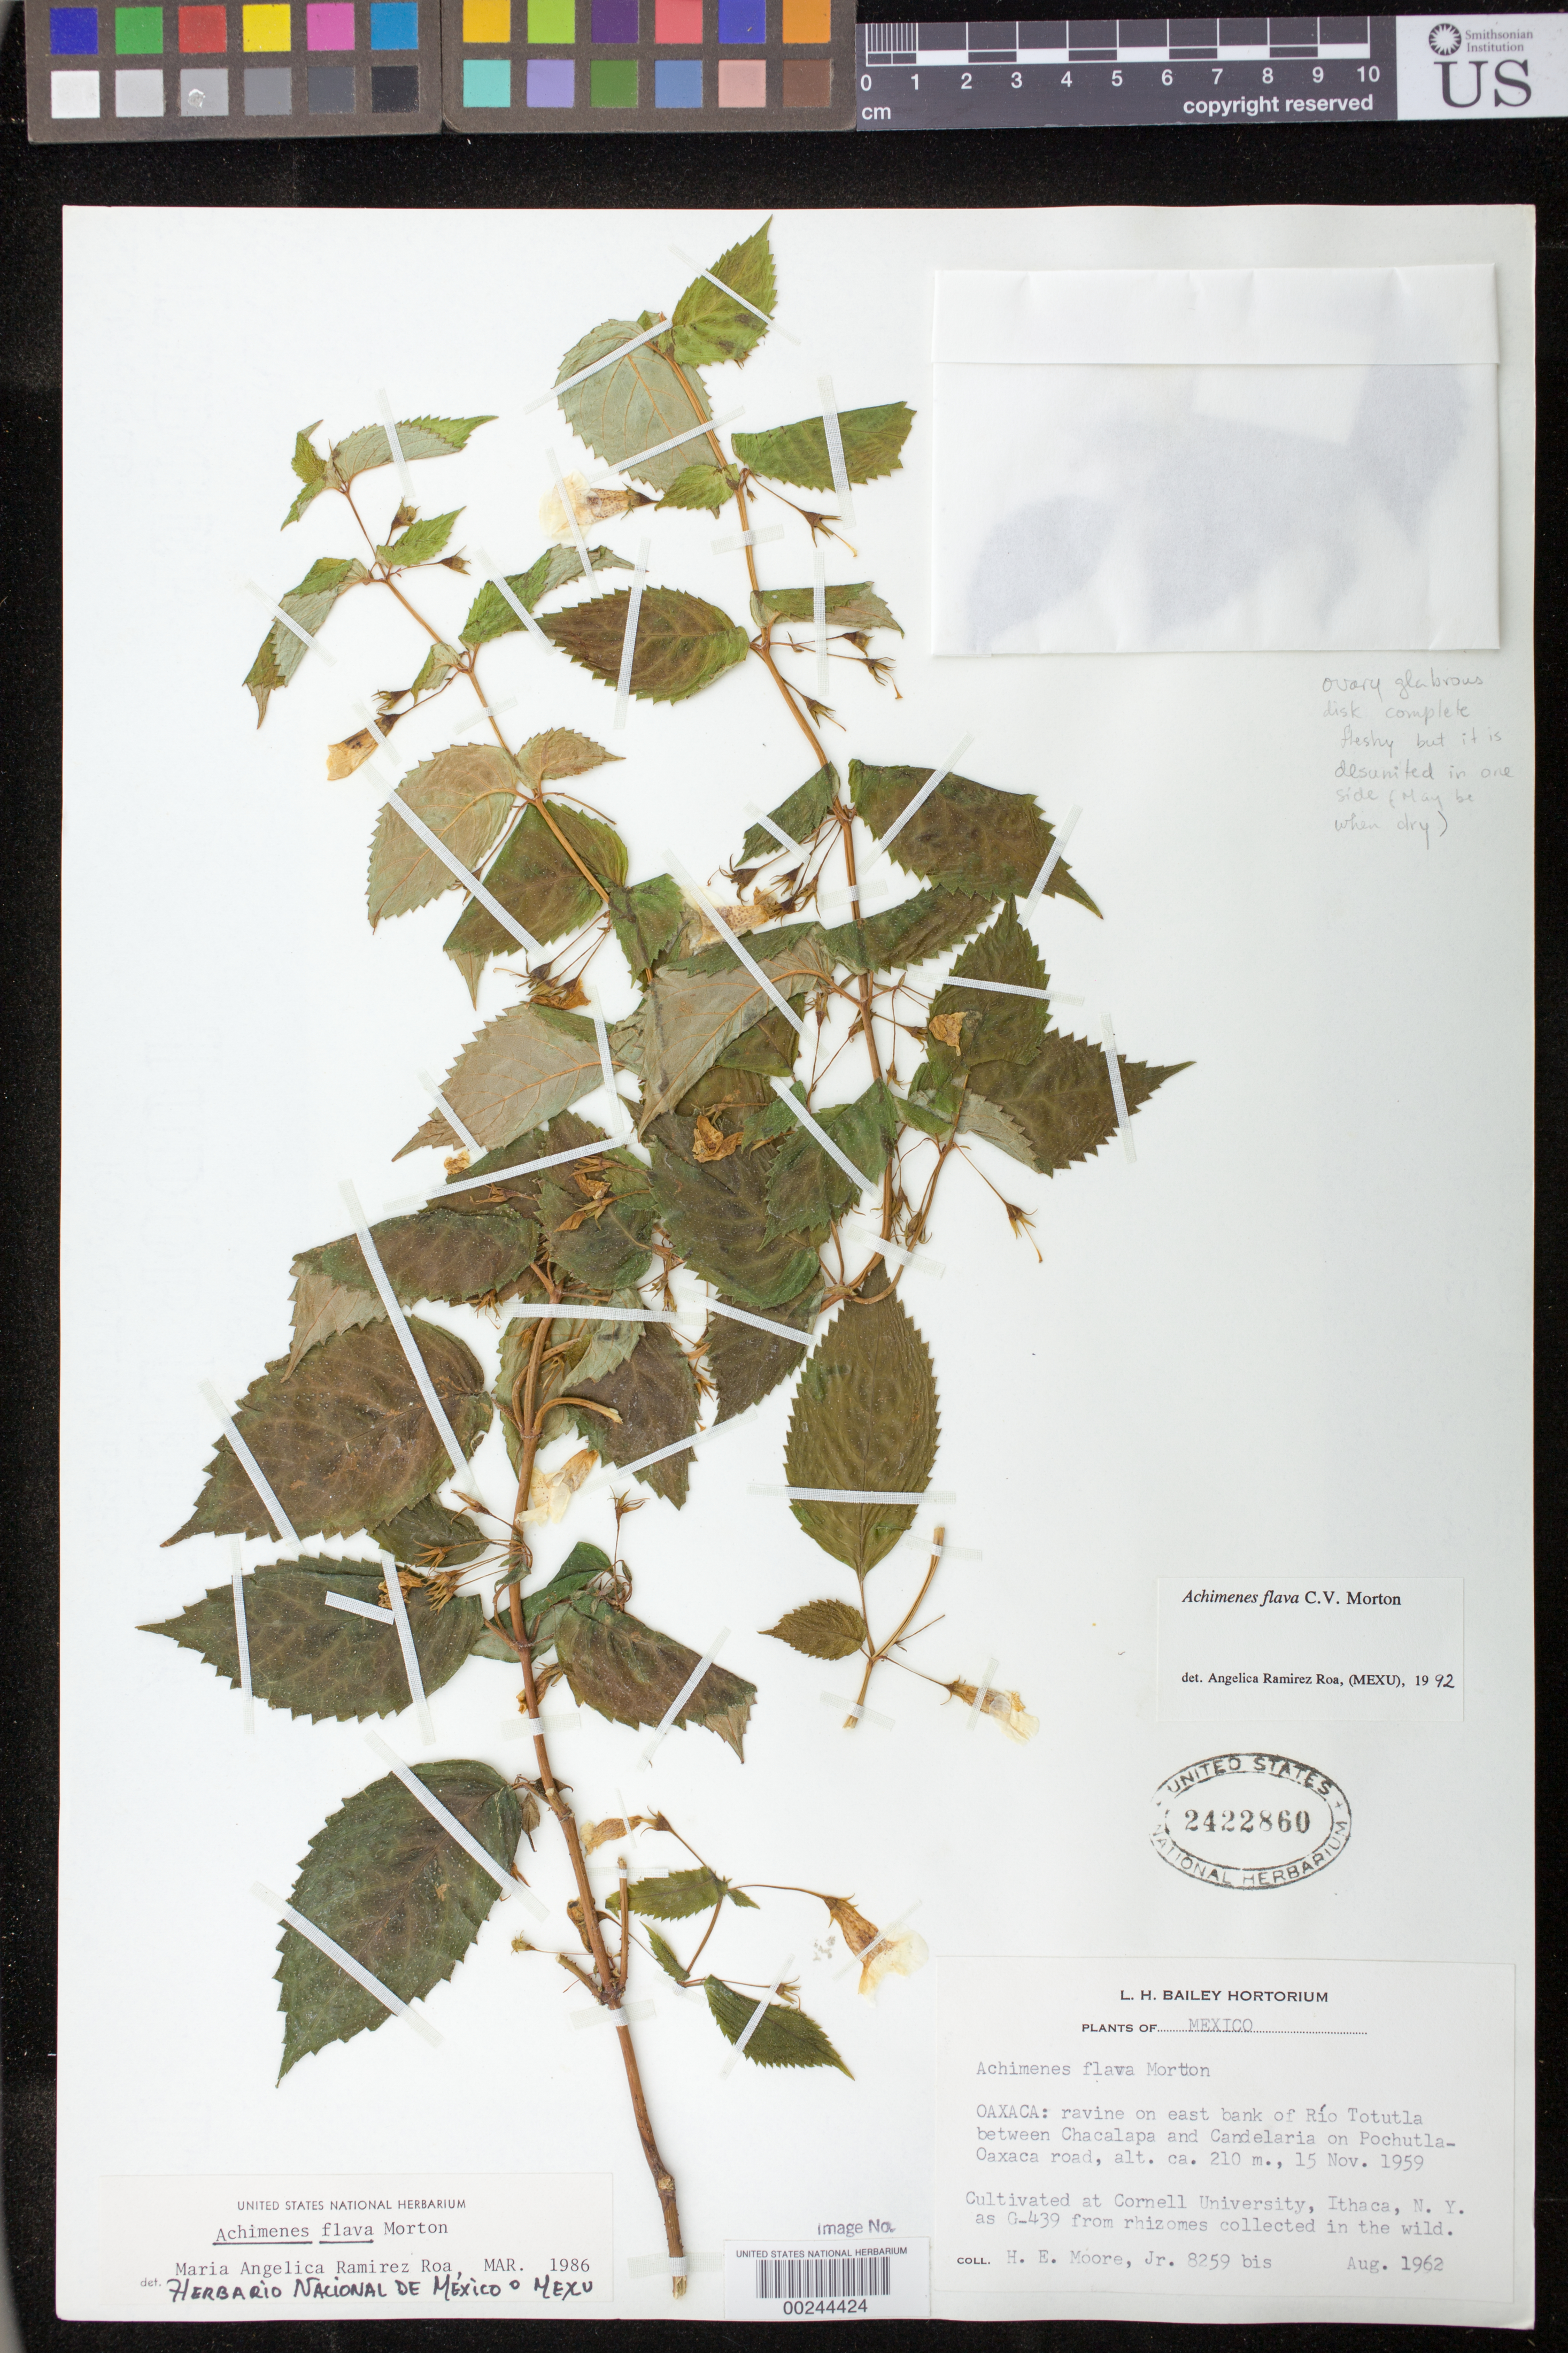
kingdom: Plantae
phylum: Tracheophyta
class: Magnoliopsida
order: Lamiales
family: Gesneriaceae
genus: Achimenes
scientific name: Achimenes flava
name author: C.V. Morton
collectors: H. E. Moore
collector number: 8259 bis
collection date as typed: Aug 1962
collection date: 1962-08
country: Mexico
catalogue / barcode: US 2422860